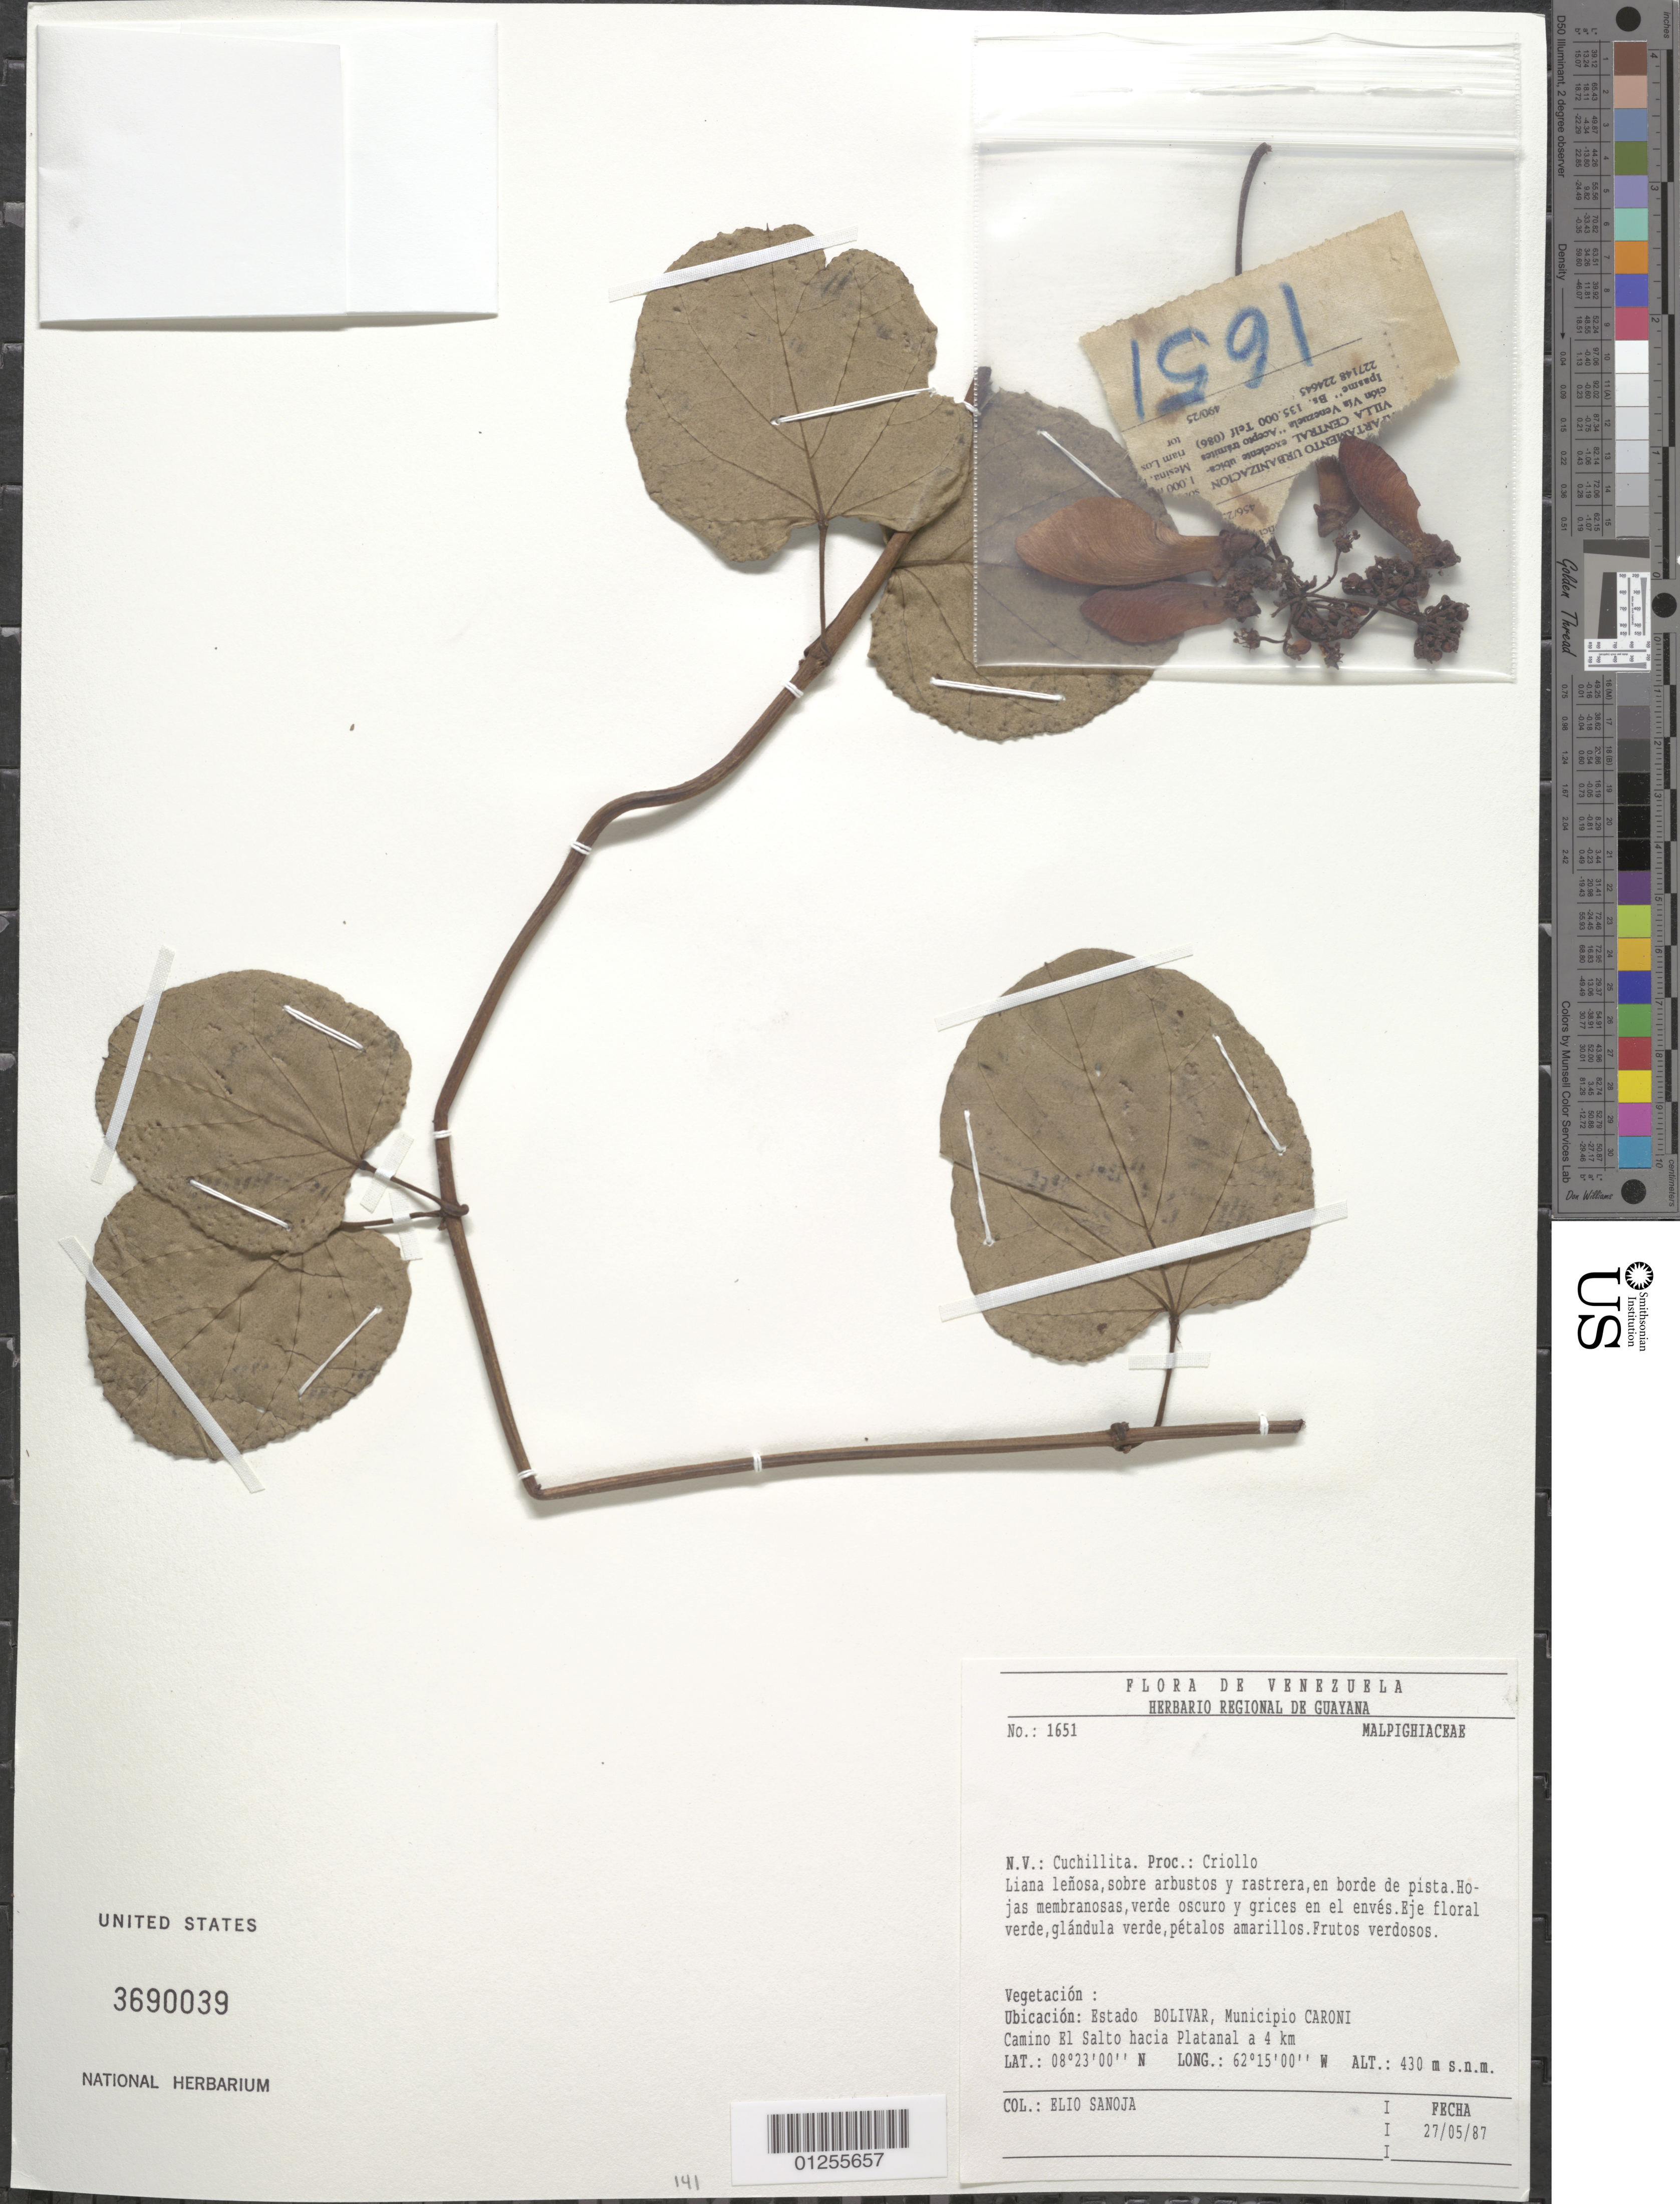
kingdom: Plantae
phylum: Tracheophyta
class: Magnoliopsida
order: Malpighiales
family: Malpighiaceae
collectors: E. Sanoja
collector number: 1651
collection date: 1987-05-27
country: Venezuela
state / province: Bolívar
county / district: Caroní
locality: Camino El Salto hacia Platanal a 4 km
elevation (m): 430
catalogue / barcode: US 3690039